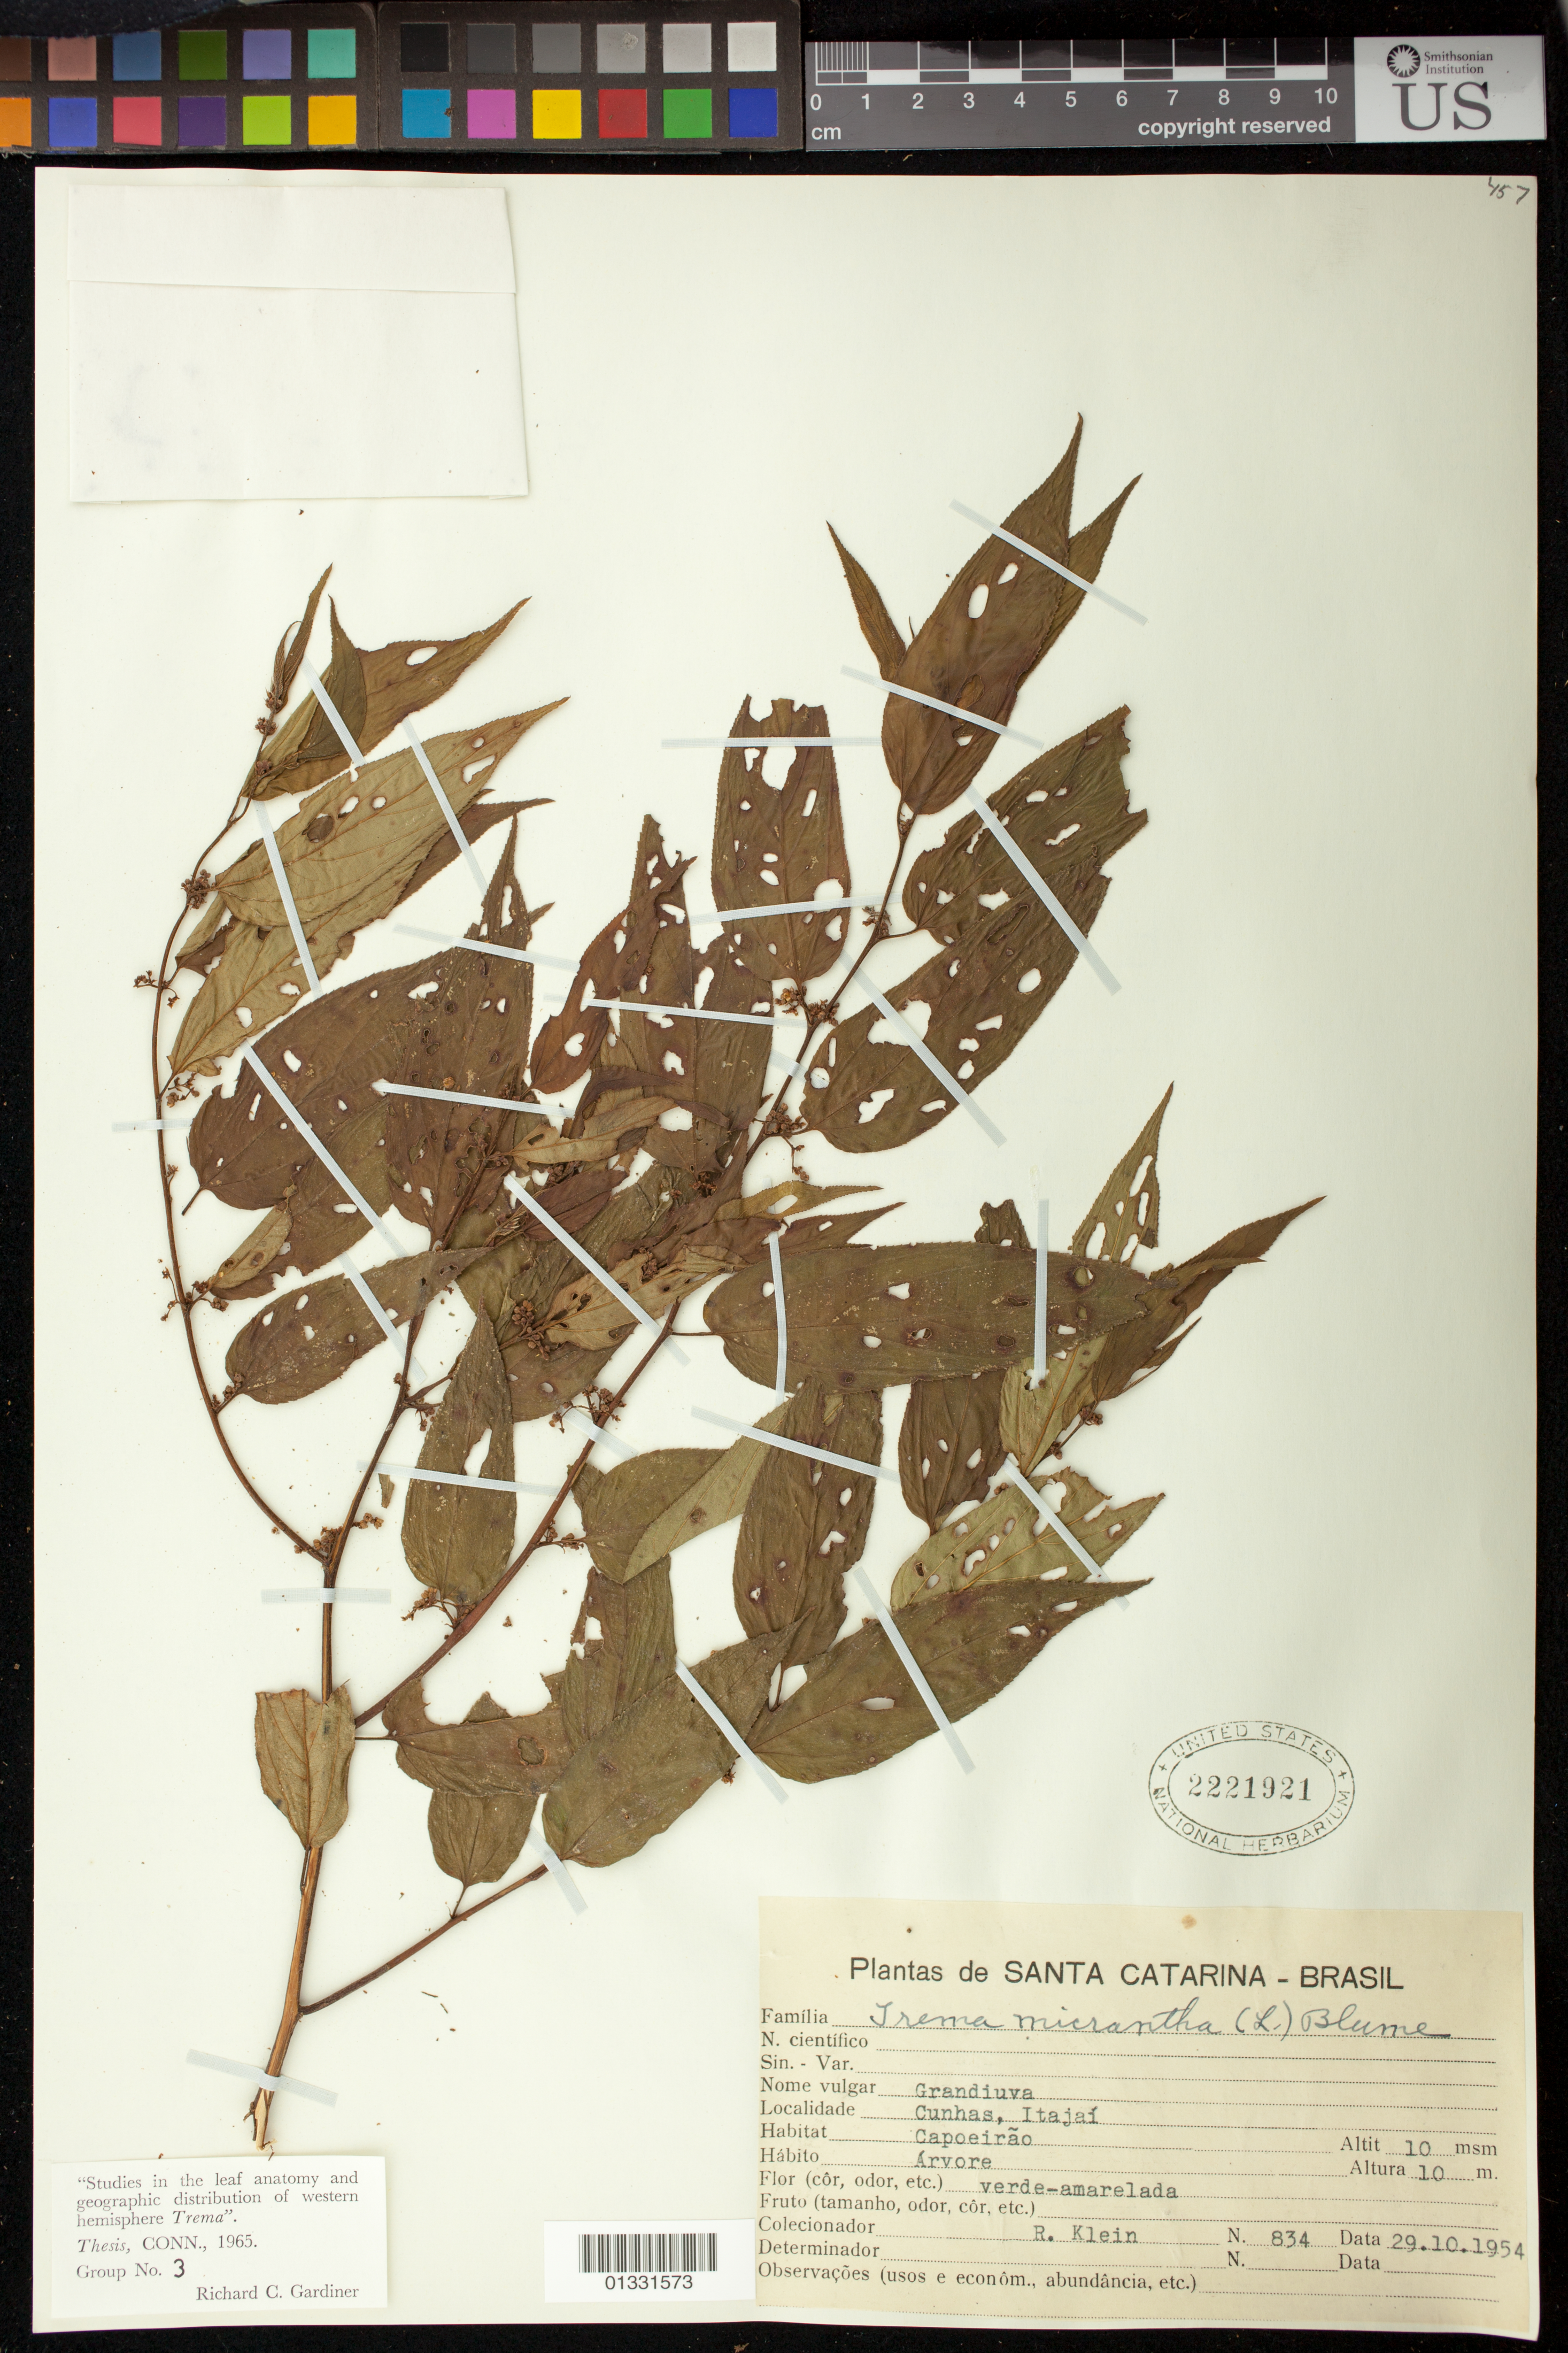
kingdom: Plantae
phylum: Tracheophyta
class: Magnoliopsida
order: Rosales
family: Cannabaceae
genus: Trema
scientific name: Trema micranthum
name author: (L.) Blume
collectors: R. M. Klein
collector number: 834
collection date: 1954-10-29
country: Brazil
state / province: Santa Catarina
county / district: Itajaí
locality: Cunhas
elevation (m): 10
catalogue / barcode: US 2221921